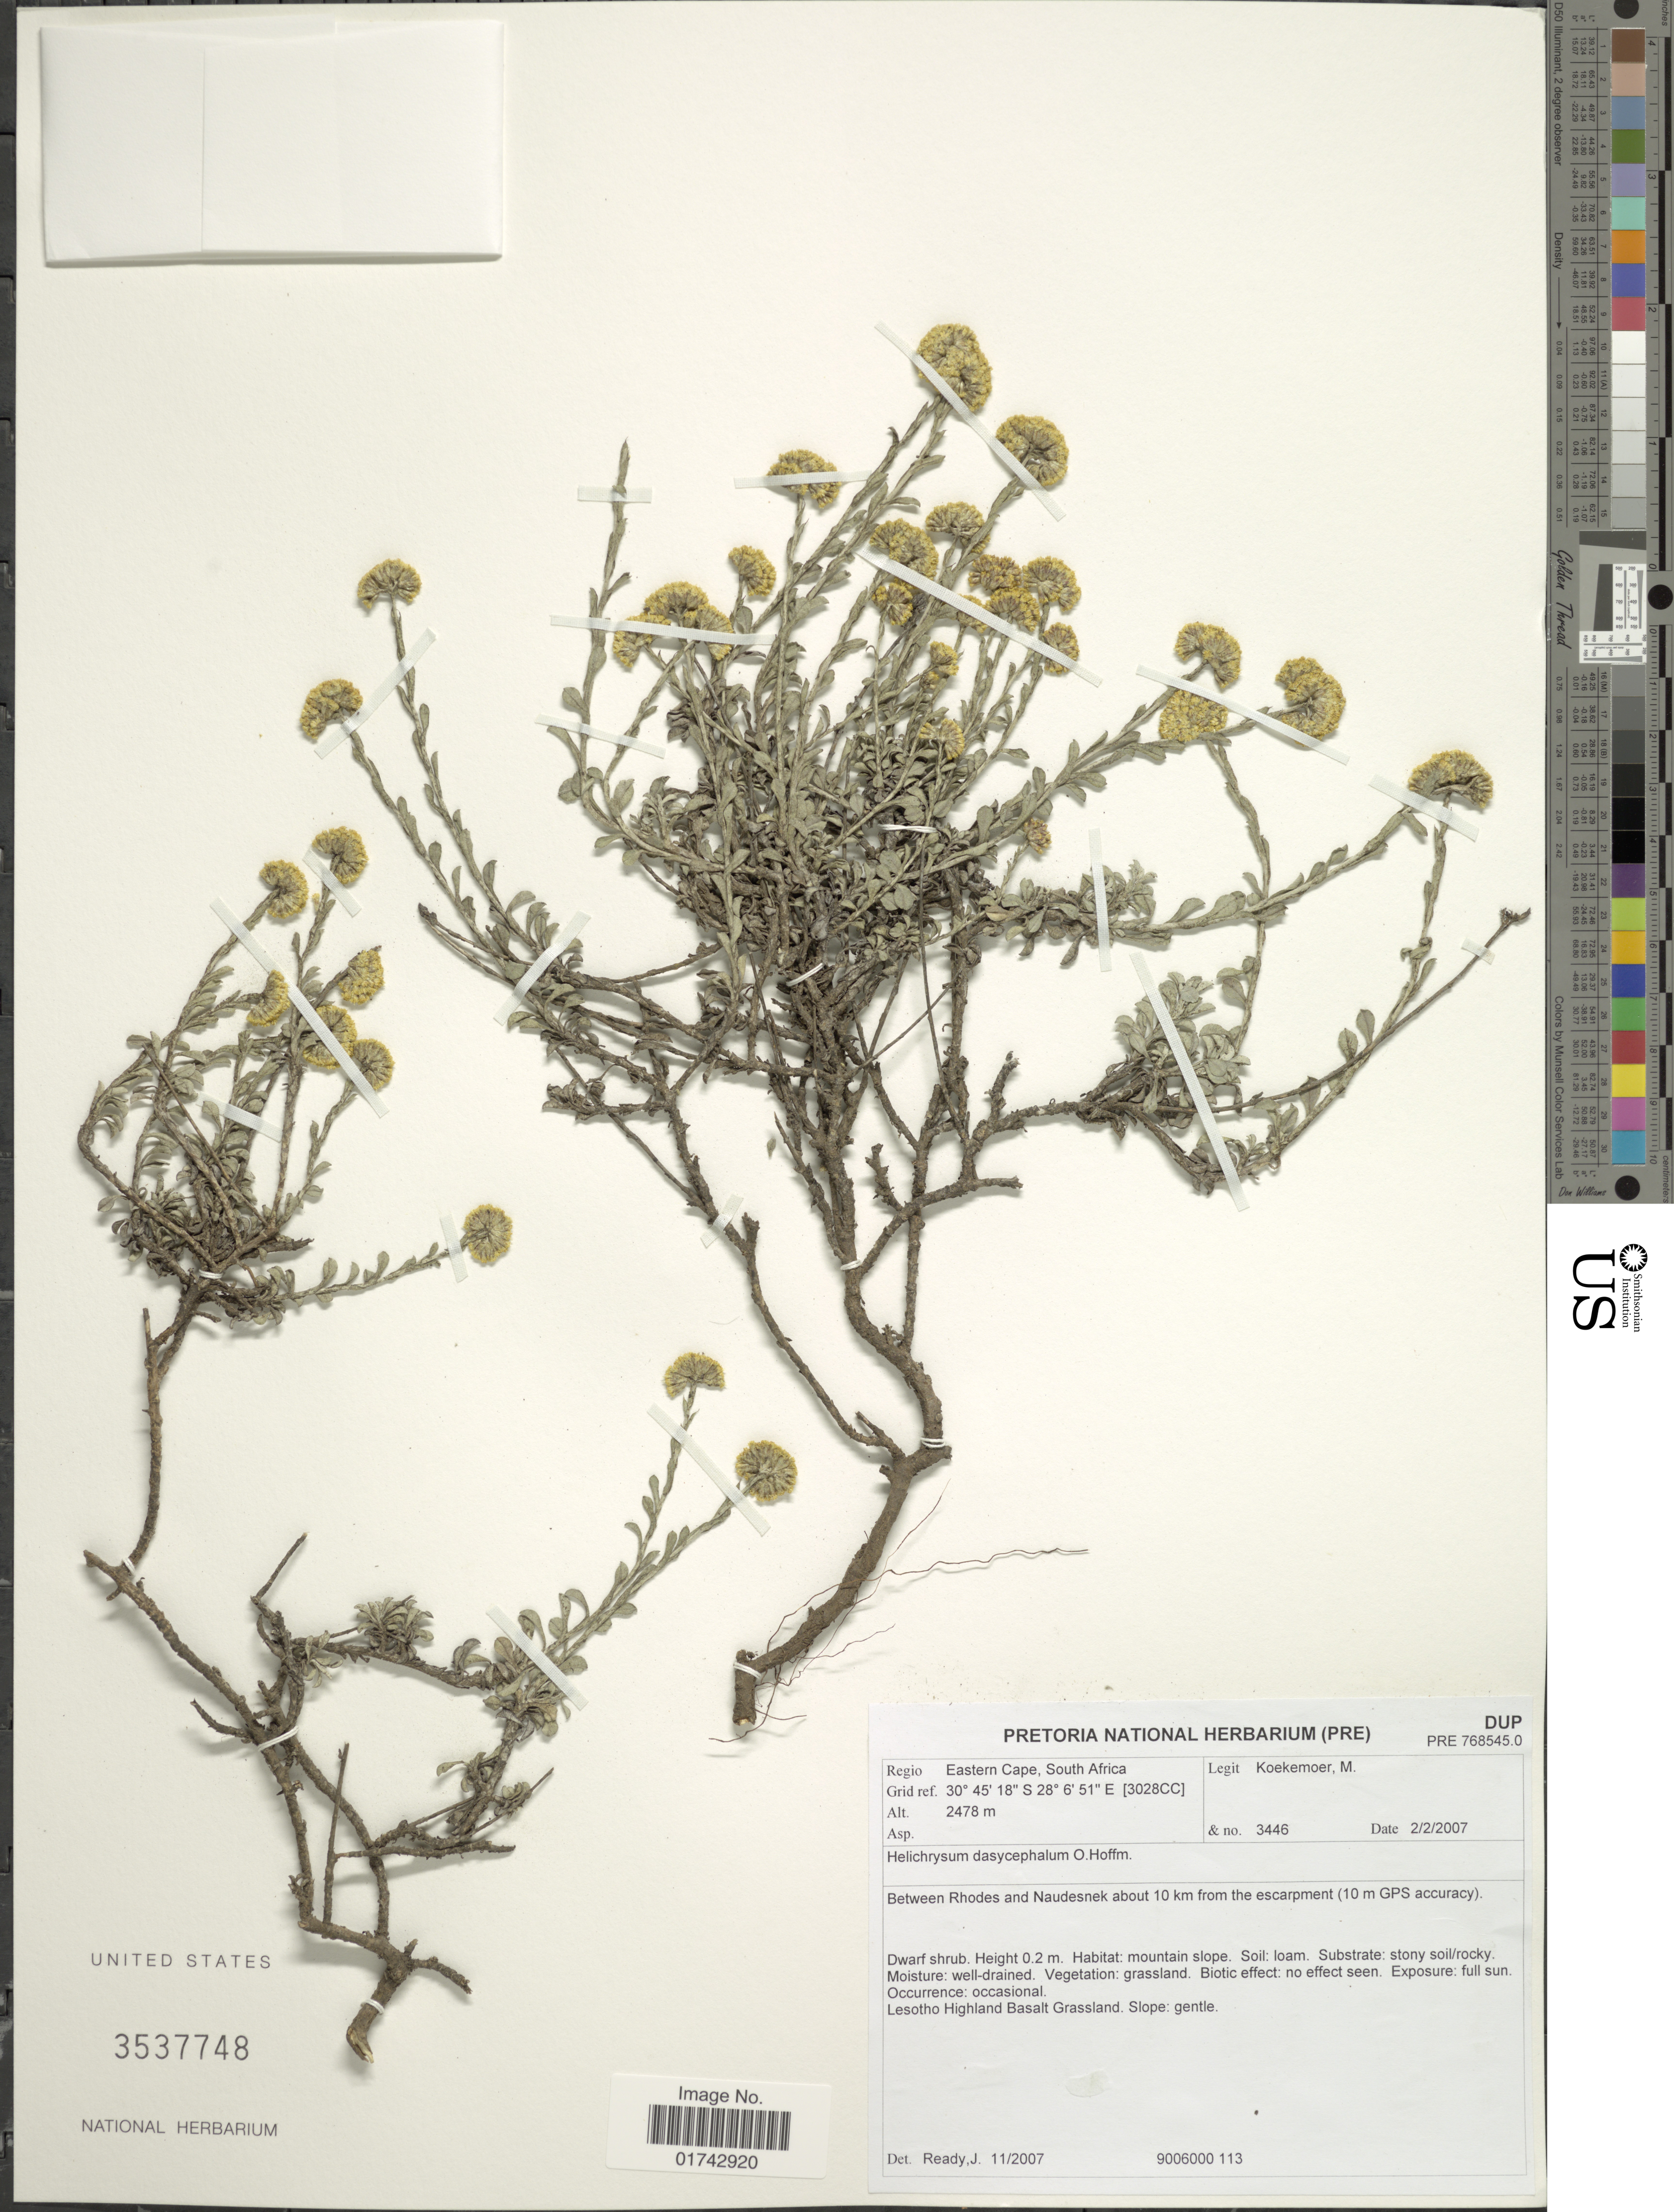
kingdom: Plantae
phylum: Tracheophyta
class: Magnoliopsida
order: Asterales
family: Asteraceae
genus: Helichrysum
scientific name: Helichrysum dasycephalum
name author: O. Hoffm.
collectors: M. Koekemoer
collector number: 3446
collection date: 2007-02-02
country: South Africa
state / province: Eastern Cape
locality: Regio Eastern Cape, South Africa, Grid ref. [3028CC], Between Rhodes and Naudesnek about 10 km from hthe escarpment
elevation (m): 2478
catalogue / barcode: US 3537748